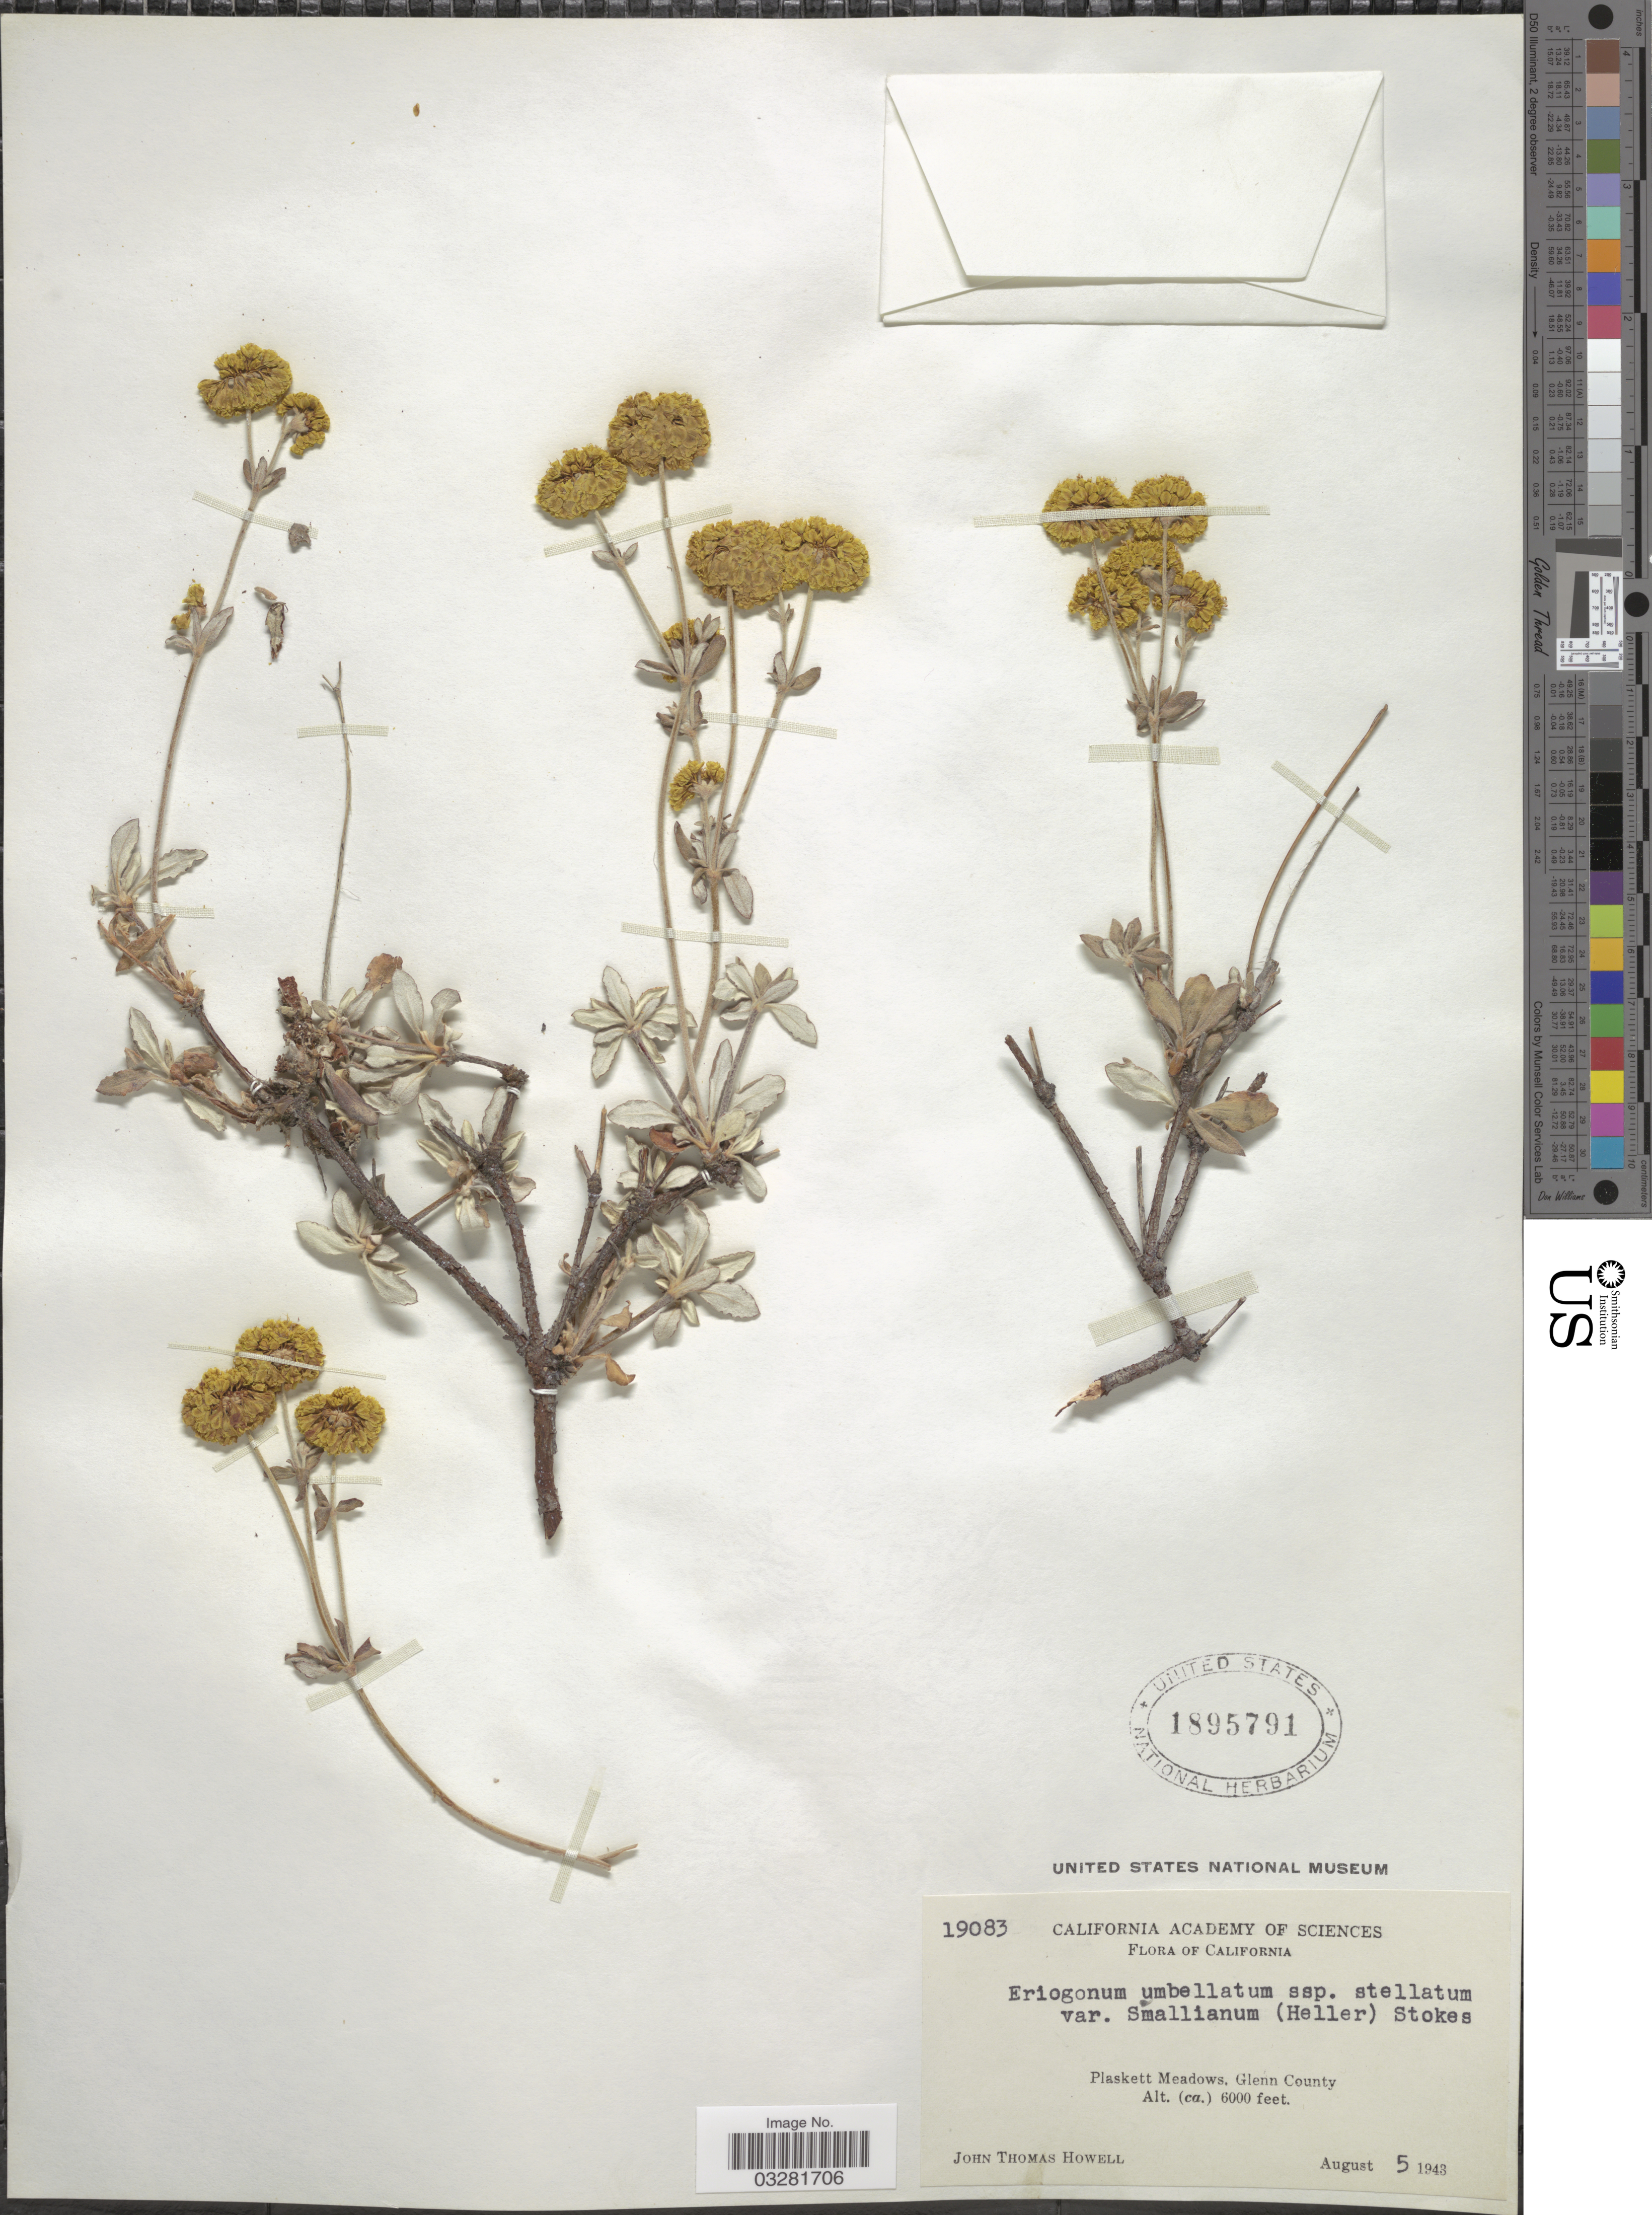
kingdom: Plantae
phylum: Tracheophyta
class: Magnoliopsida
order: Caryophyllales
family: Polygonaceae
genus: Eriogonum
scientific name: Eriogonum umbellatum var. stellatum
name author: (Benth.) M.E. Jones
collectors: J. T. Howell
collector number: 19083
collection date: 1943-08-05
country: United States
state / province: California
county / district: Glenn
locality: Plaskett Meadows, Glenn County.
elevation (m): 1829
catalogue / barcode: US 1895791